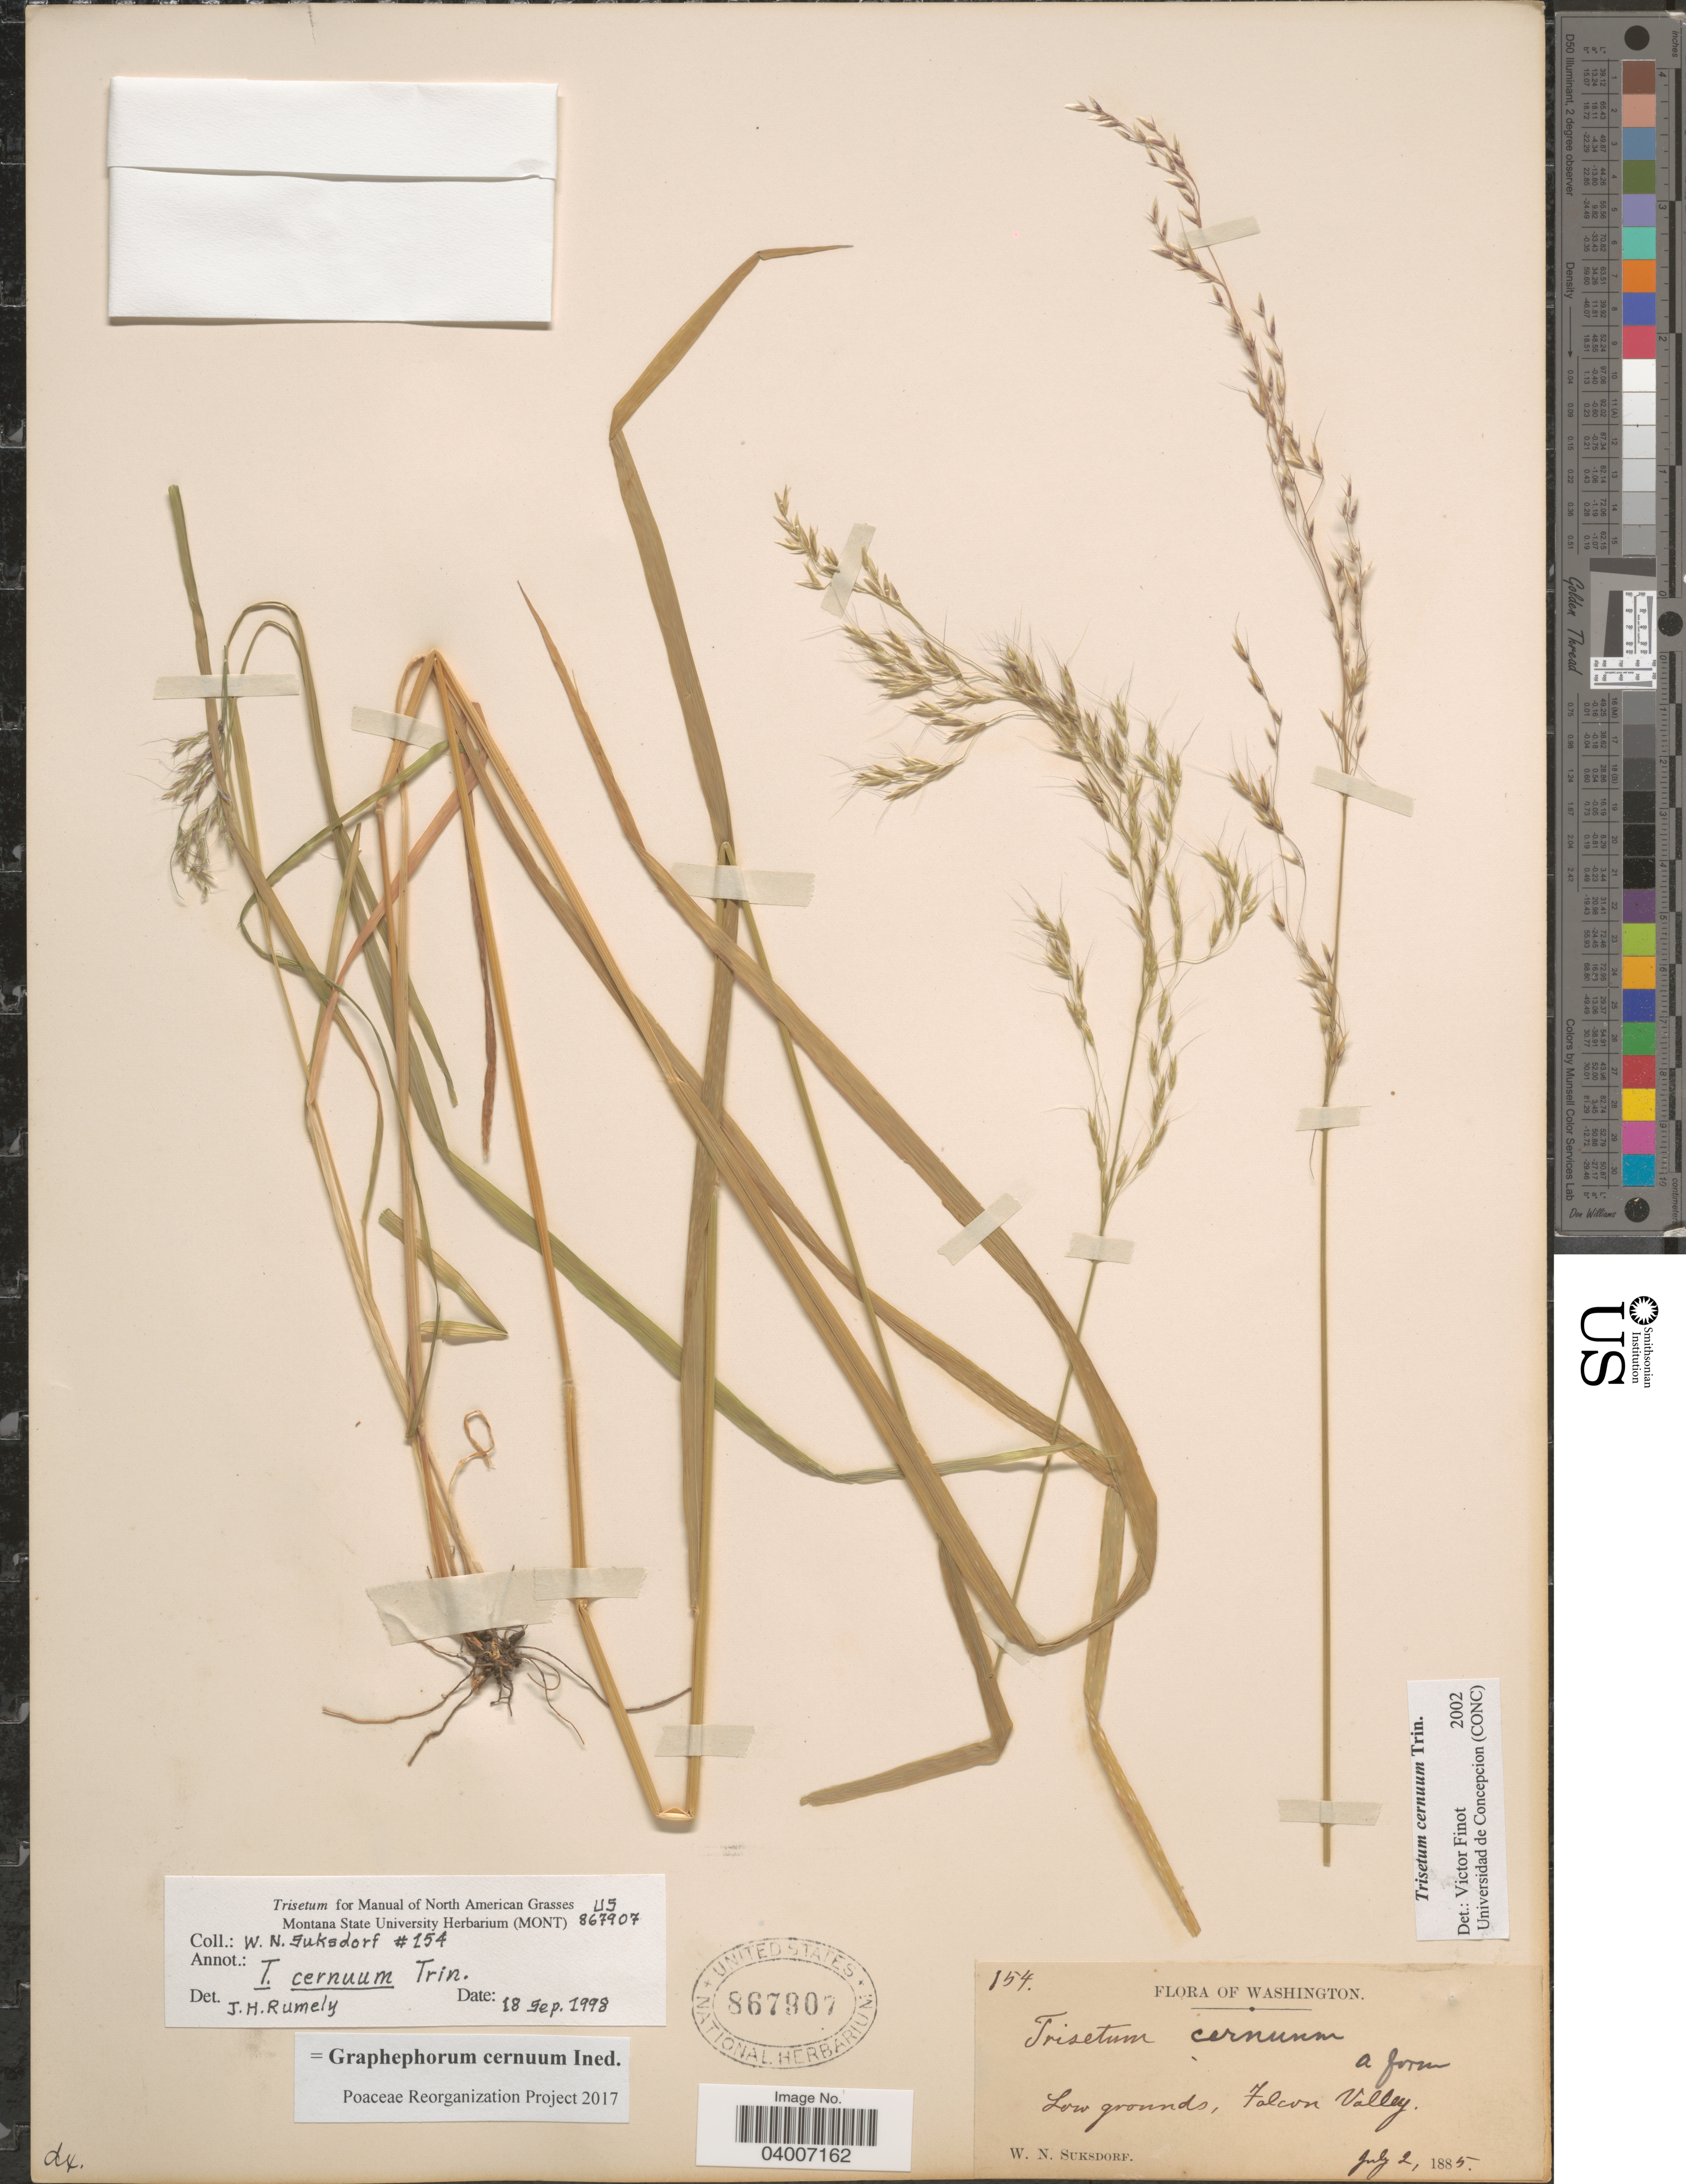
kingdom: Plantae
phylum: Tracheophyta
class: Liliopsida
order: Poales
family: Poaceae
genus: Graphephorum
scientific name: Graphephorum cernuum ined.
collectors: W. N. Suksdorf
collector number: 154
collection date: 1885-07-02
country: United States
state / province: Washington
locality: Low grounds, Falcon Valley.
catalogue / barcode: US 867907